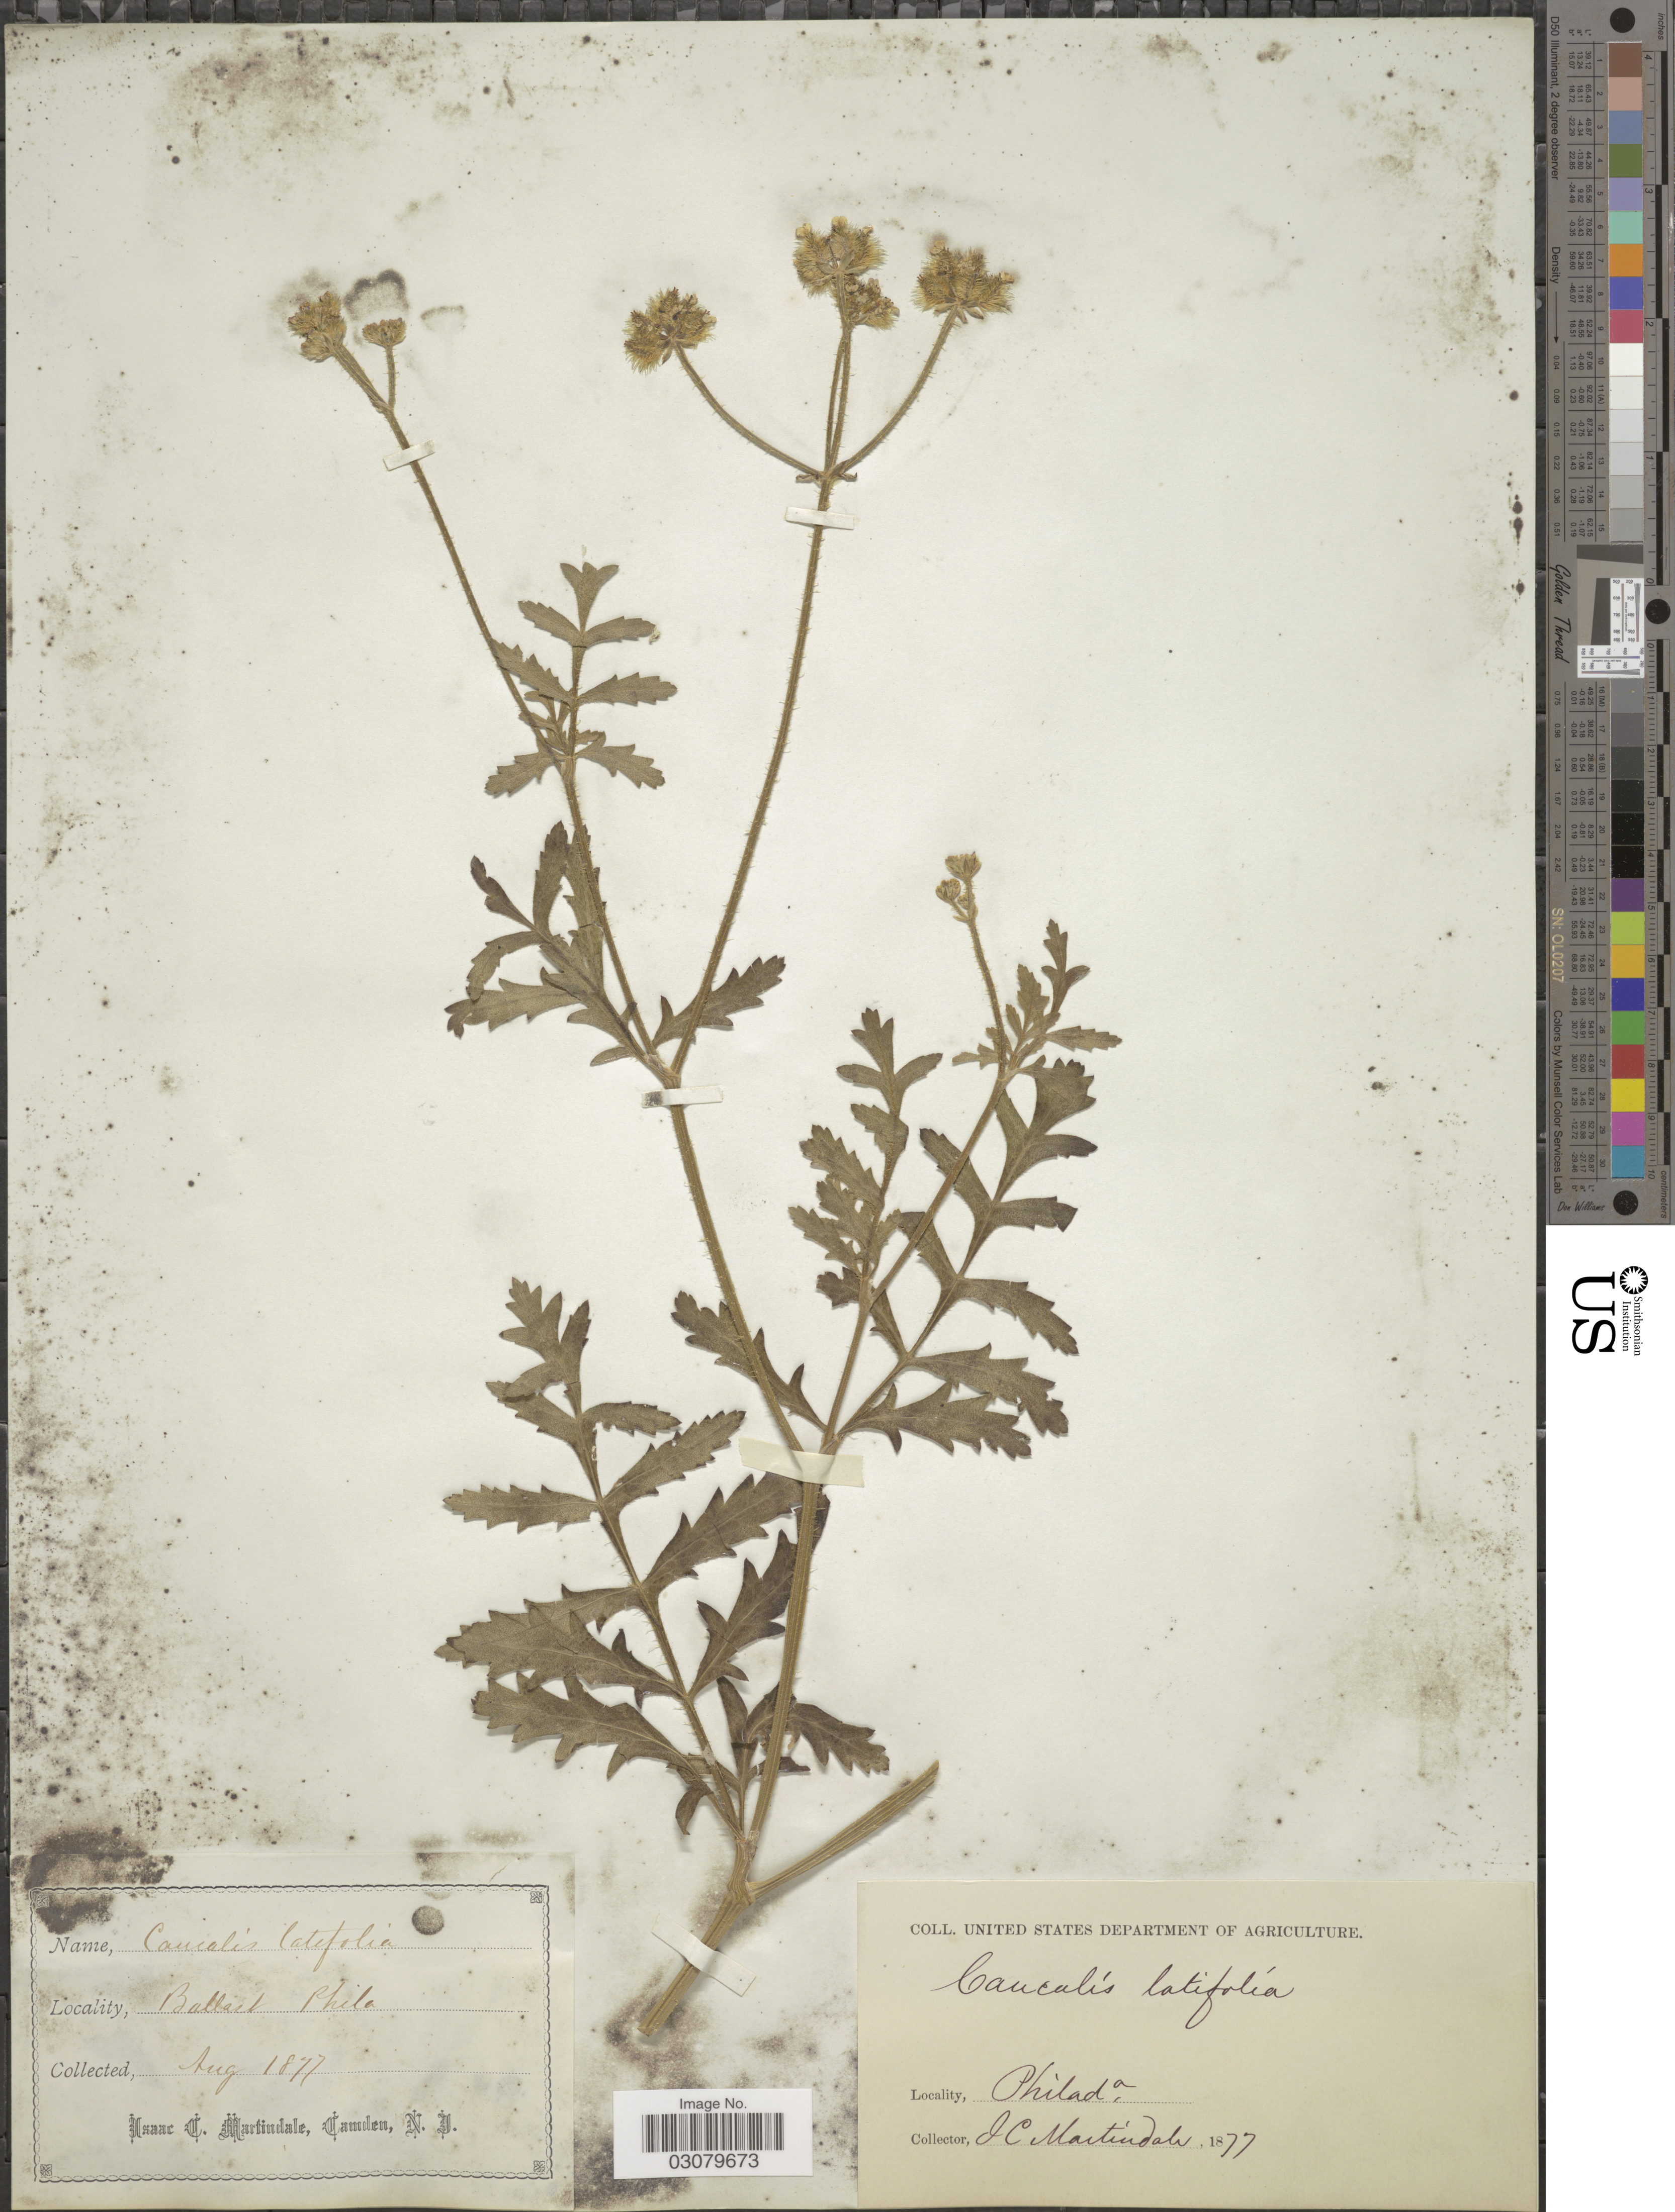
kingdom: Plantae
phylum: Tracheophyta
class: Magnoliopsida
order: Apiales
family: Apiaceae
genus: Caucalis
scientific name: Caucalis latifolia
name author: L.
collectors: I. C. Martindale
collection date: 1877-08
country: United States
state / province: New Jersey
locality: Ballast Philada.